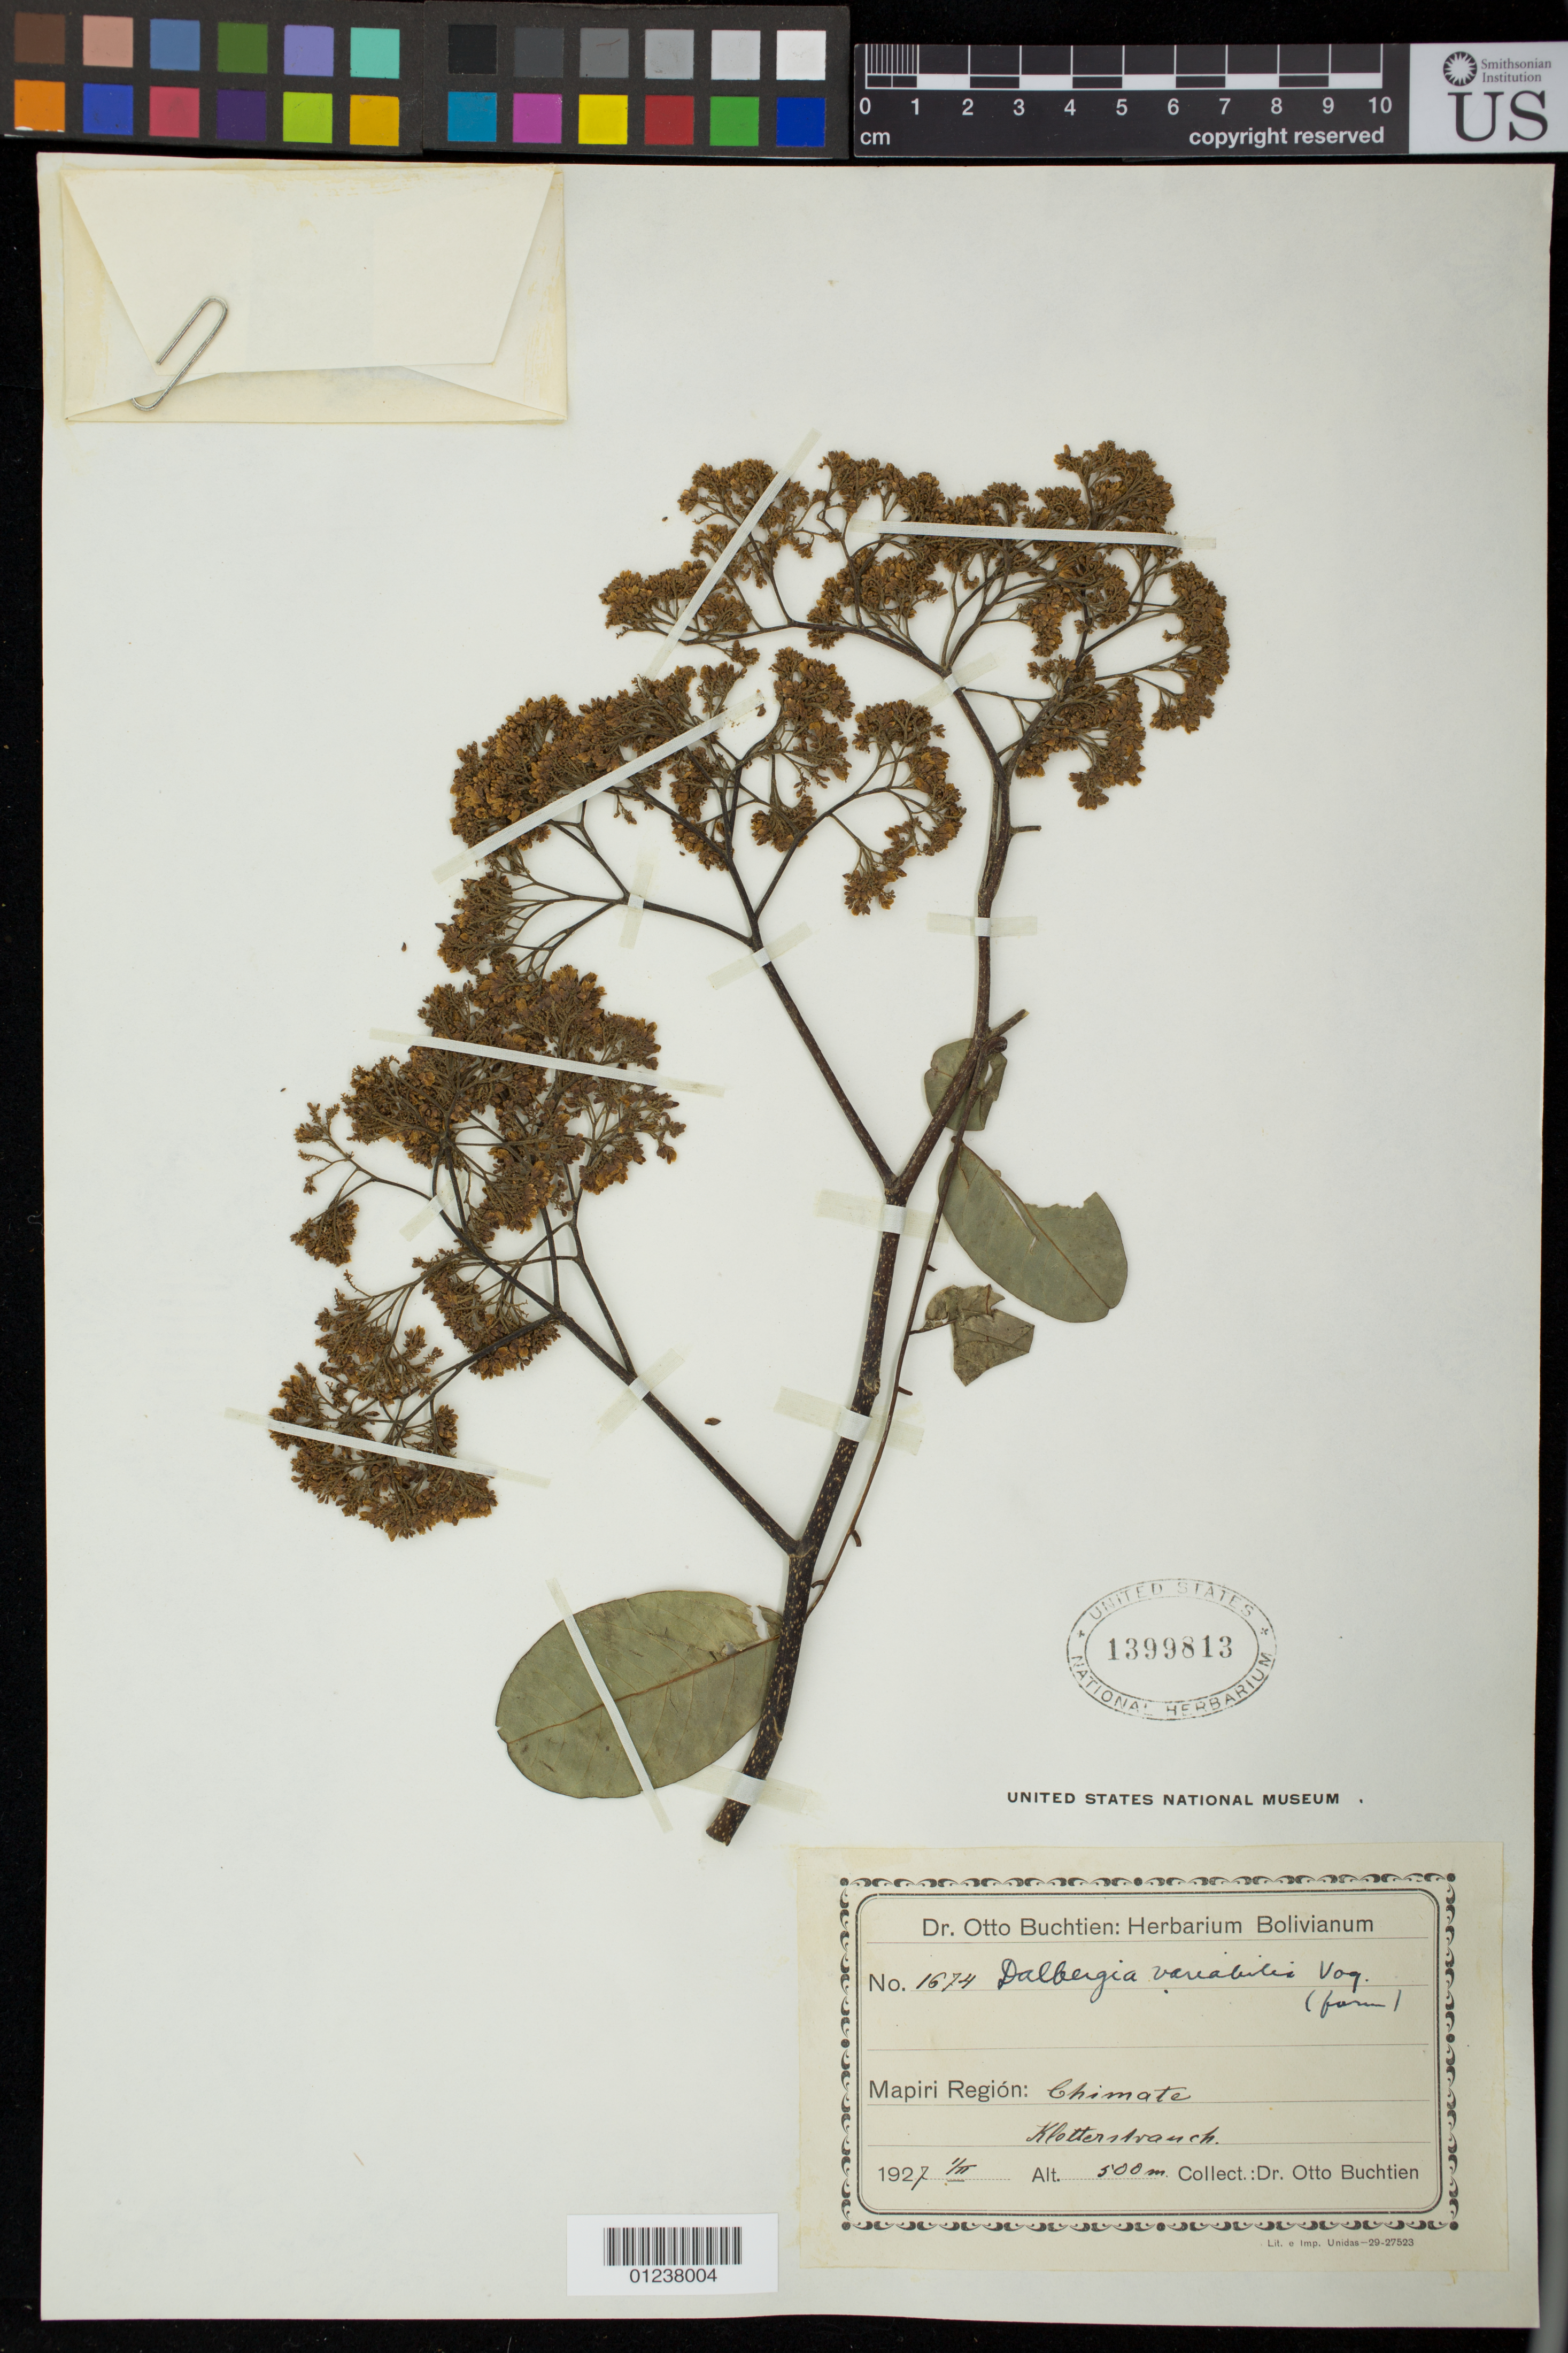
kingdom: Plantae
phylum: Tracheophyta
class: Magnoliopsida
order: Fabales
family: Fabaceae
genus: Dalbergia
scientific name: Dalbergia frutescens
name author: (Vell.) Britton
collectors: O. Buchtien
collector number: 1674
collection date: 1927-02-01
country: Bolivia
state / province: La Paz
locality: Chimate, Mapiri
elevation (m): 500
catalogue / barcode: US 1399813